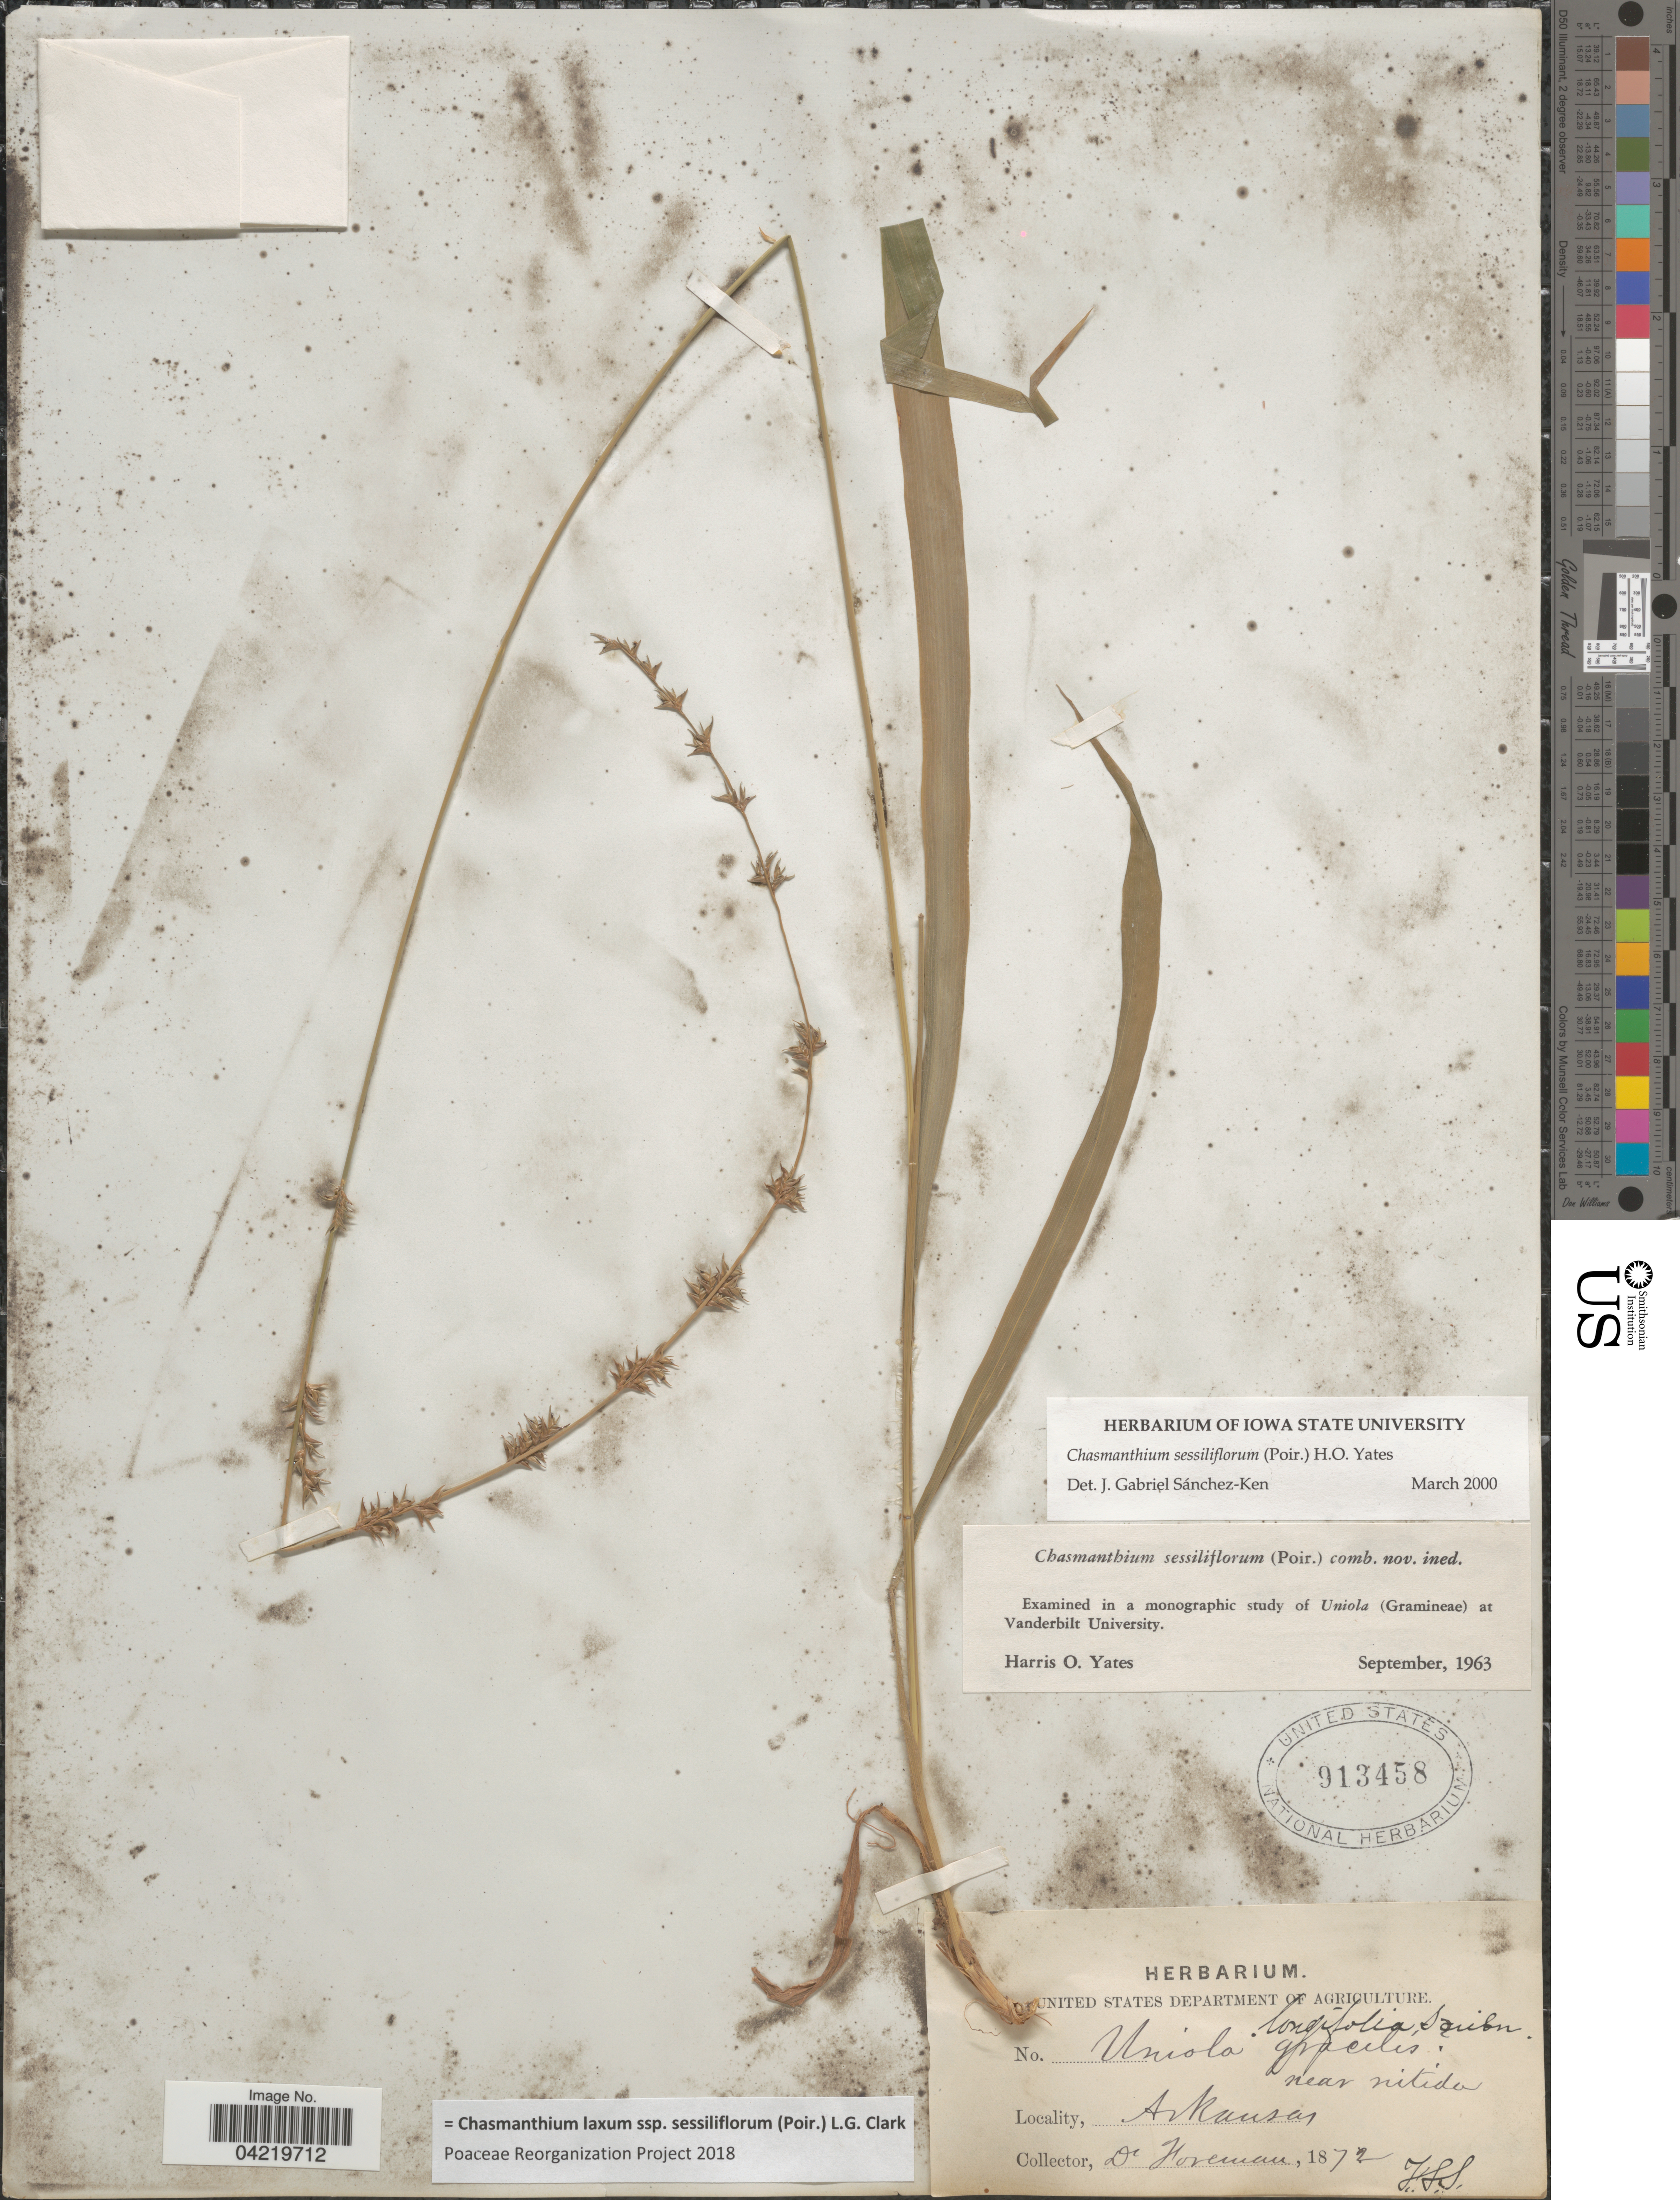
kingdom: Plantae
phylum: Tracheophyta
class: Liliopsida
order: Poales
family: Poaceae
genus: Chasmanthium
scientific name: Chasmanthium laxum subsp. sessiliflorum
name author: (L.) H.O. Yates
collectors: -. Foreman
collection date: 1872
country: United States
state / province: Arkansas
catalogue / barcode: US 913458